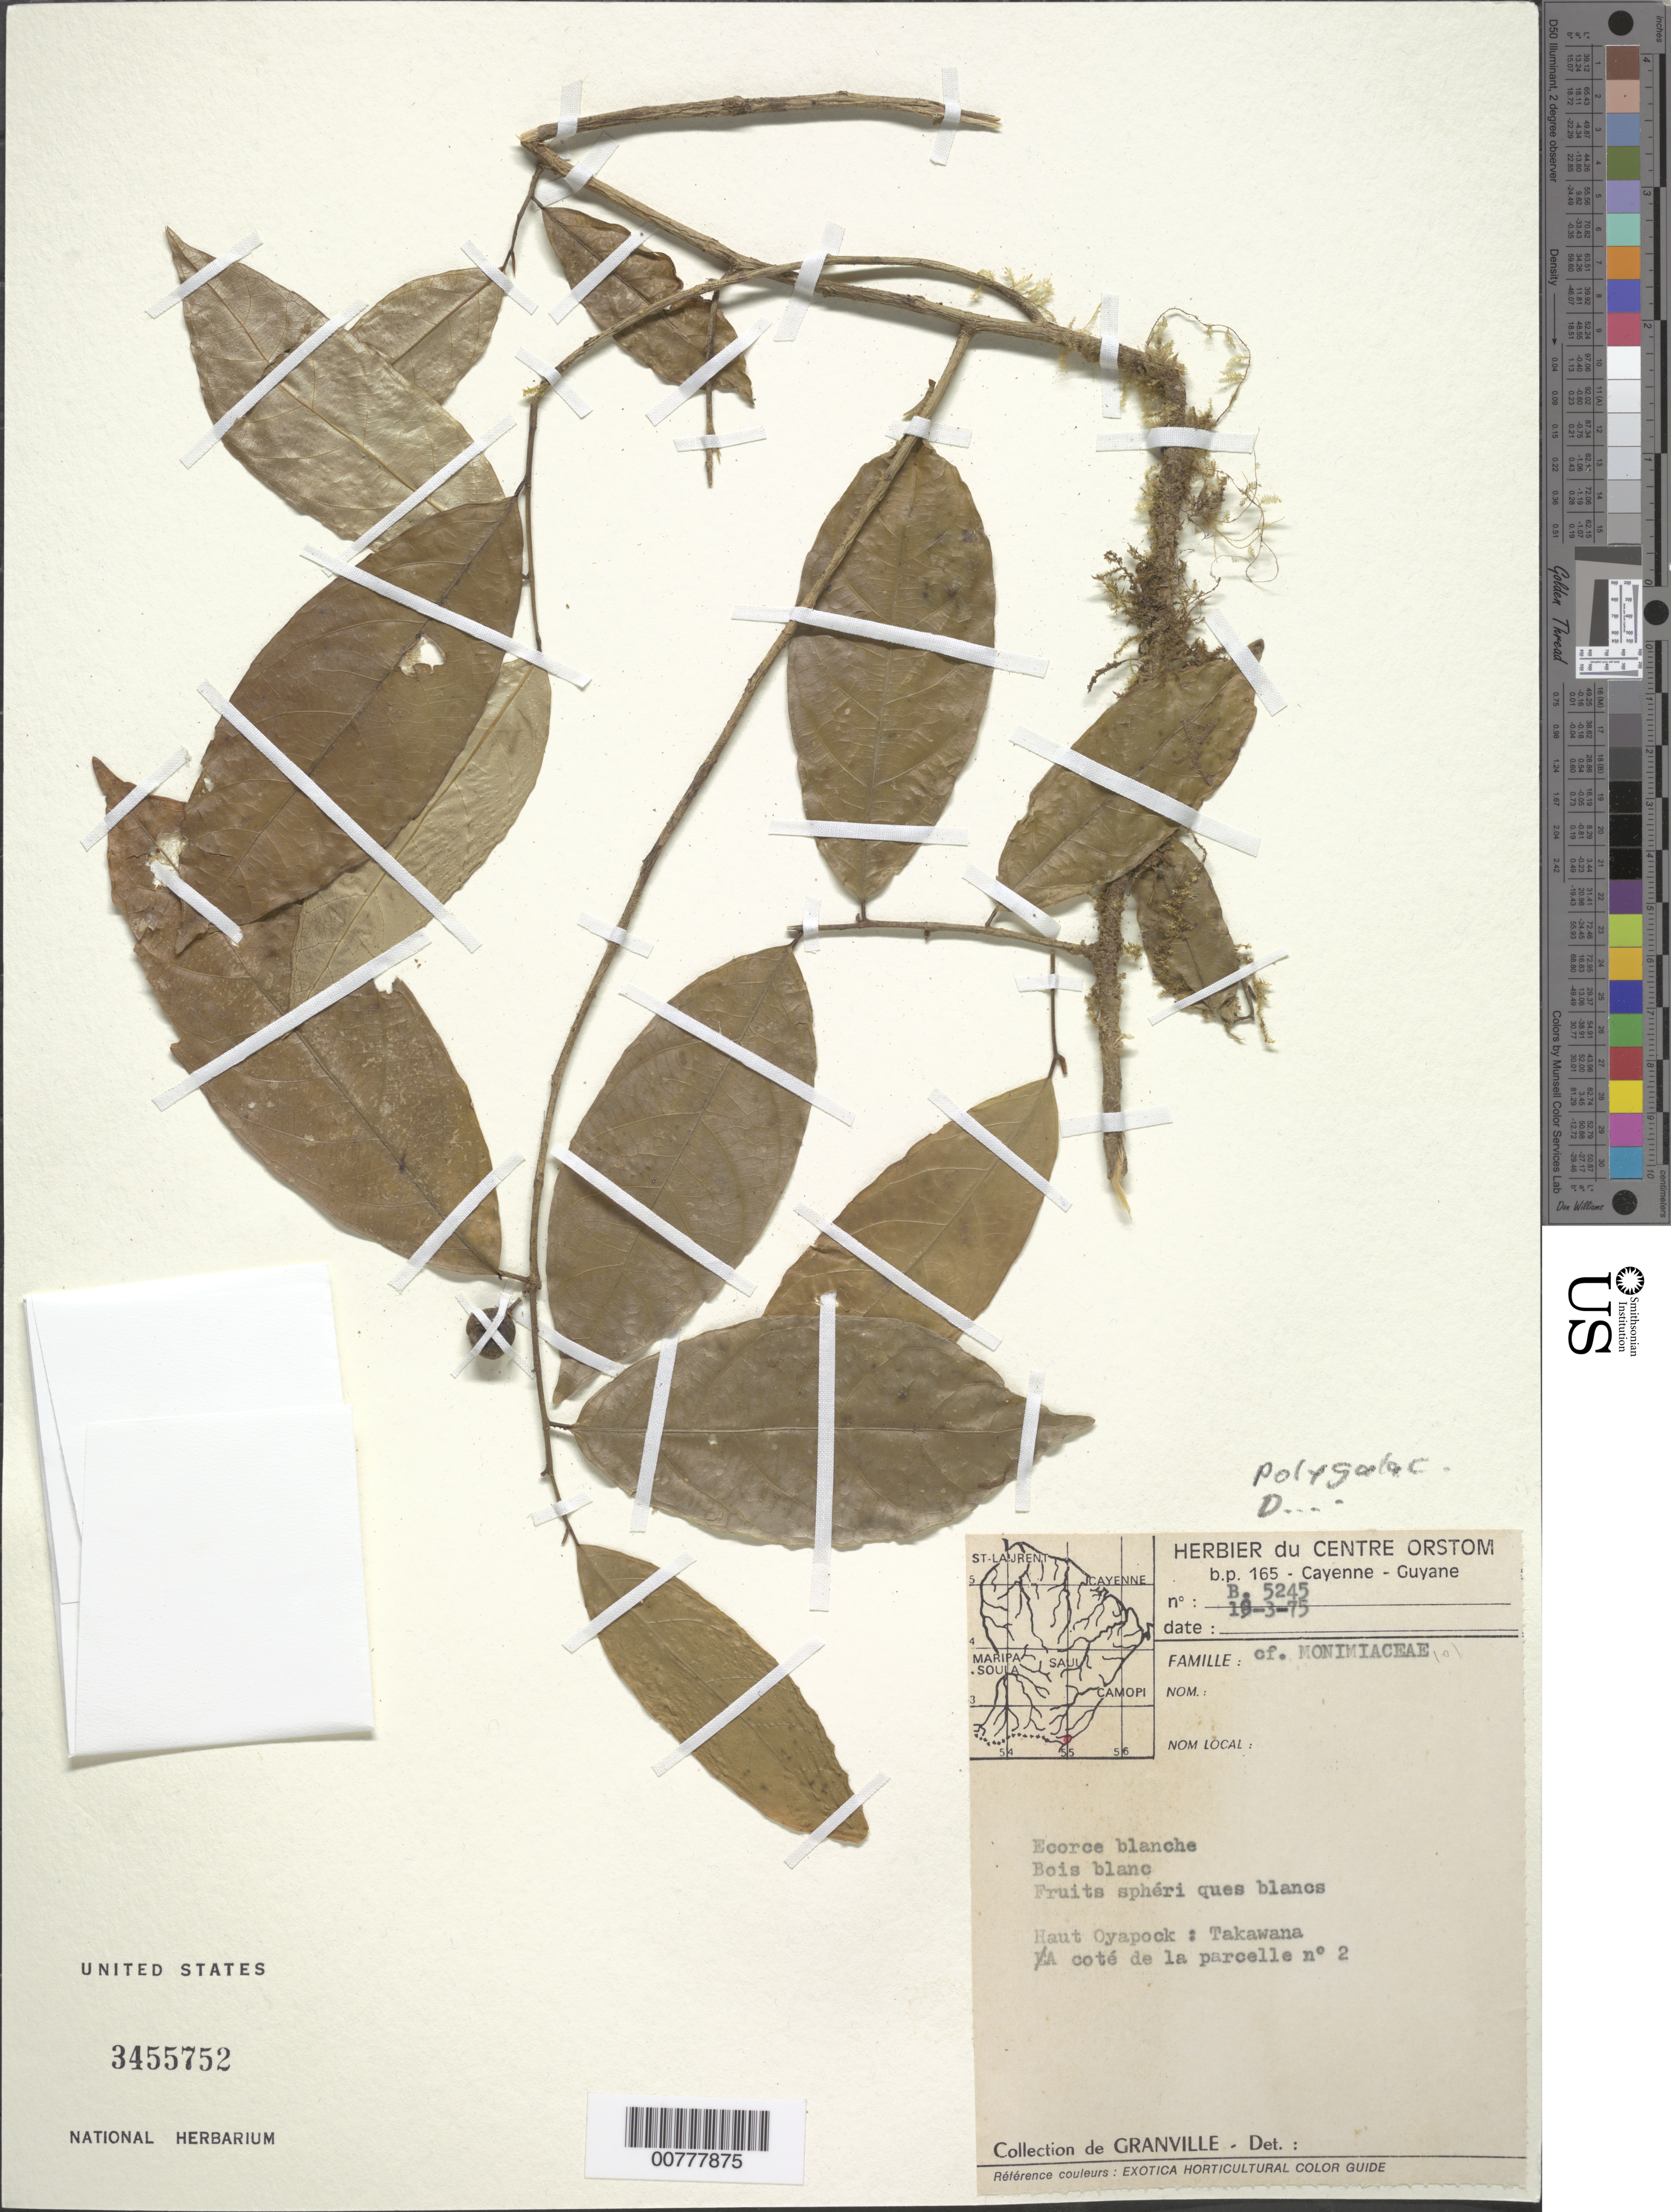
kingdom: Plantae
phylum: Tracheophyta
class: Magnoliopsida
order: Fabales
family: Polygalaceae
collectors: J.-J. de Granville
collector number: B 5245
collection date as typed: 19-Mar-75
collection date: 1975-03-19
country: French Guiana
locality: Takawana, Haut Oyapock, cote de la parcelle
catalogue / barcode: US 3455752